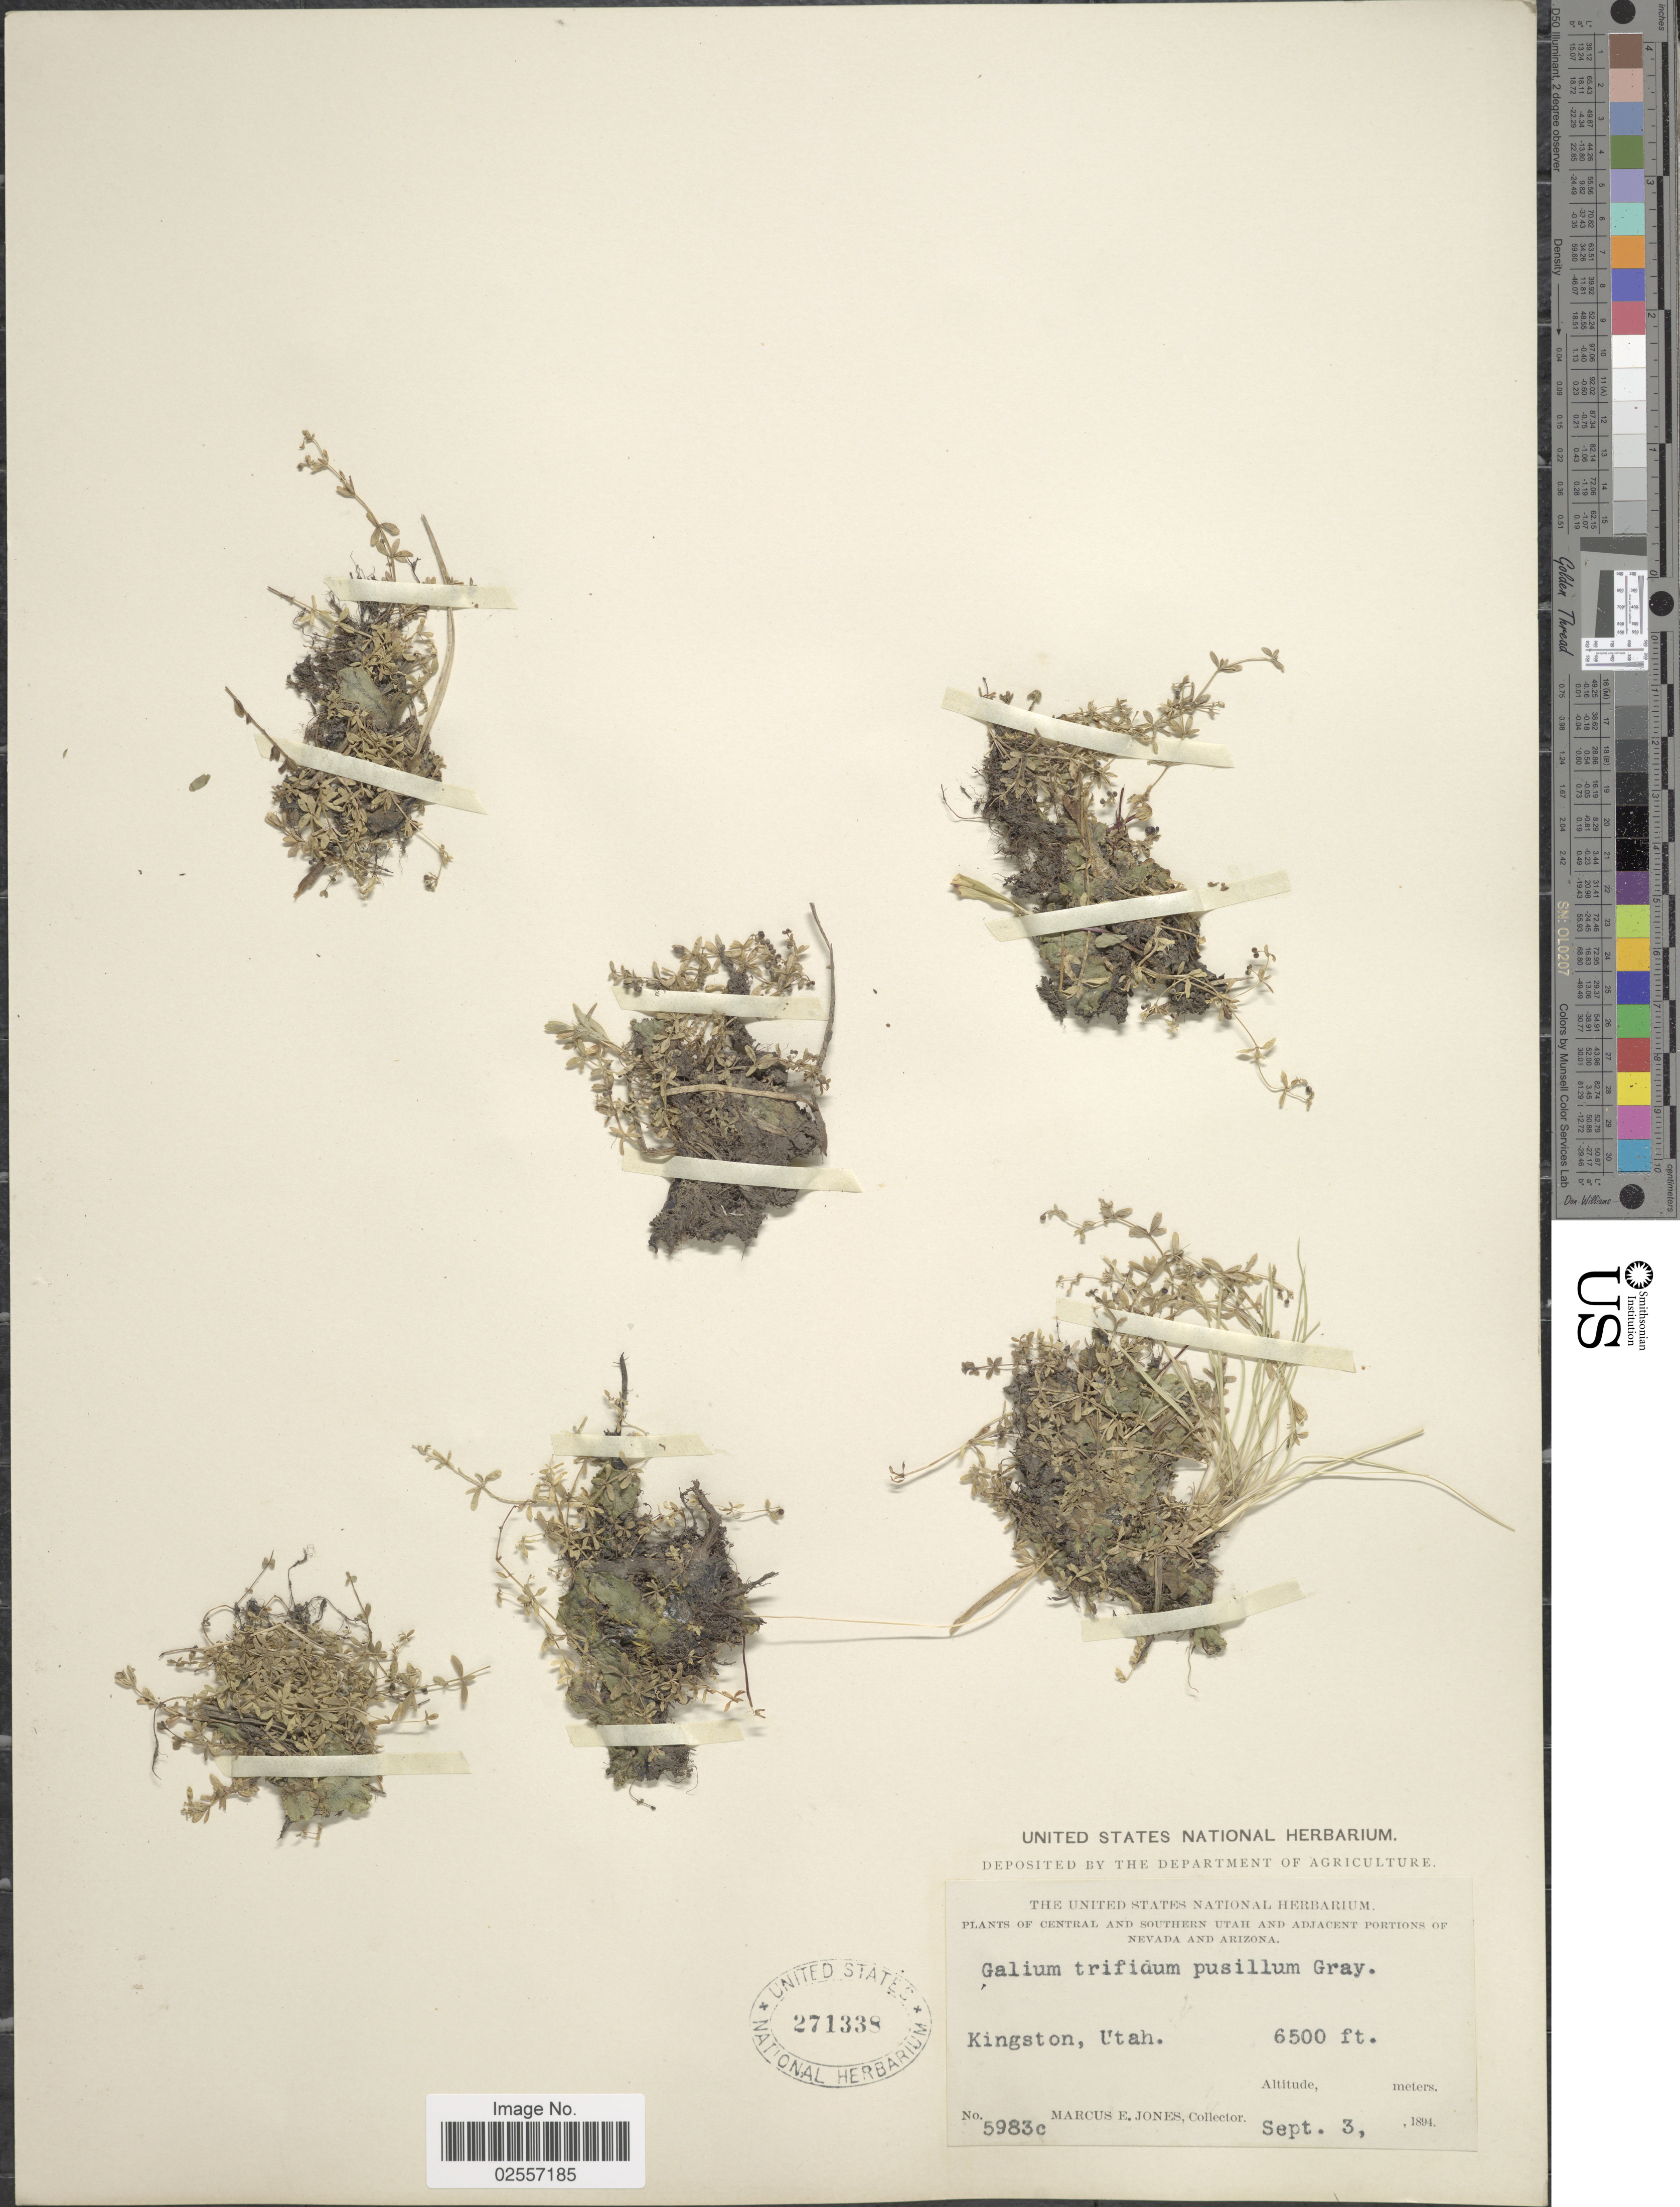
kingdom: Plantae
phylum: Tracheophyta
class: Magnoliopsida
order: Gentianales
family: Rubiaceae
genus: Galium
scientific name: Galium brandegeei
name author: A. Gray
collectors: M. E. Jones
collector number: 5983c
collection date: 1894-09-03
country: United States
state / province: Utah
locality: Central and Southern Utah. Kingston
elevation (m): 1981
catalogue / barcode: US 271338